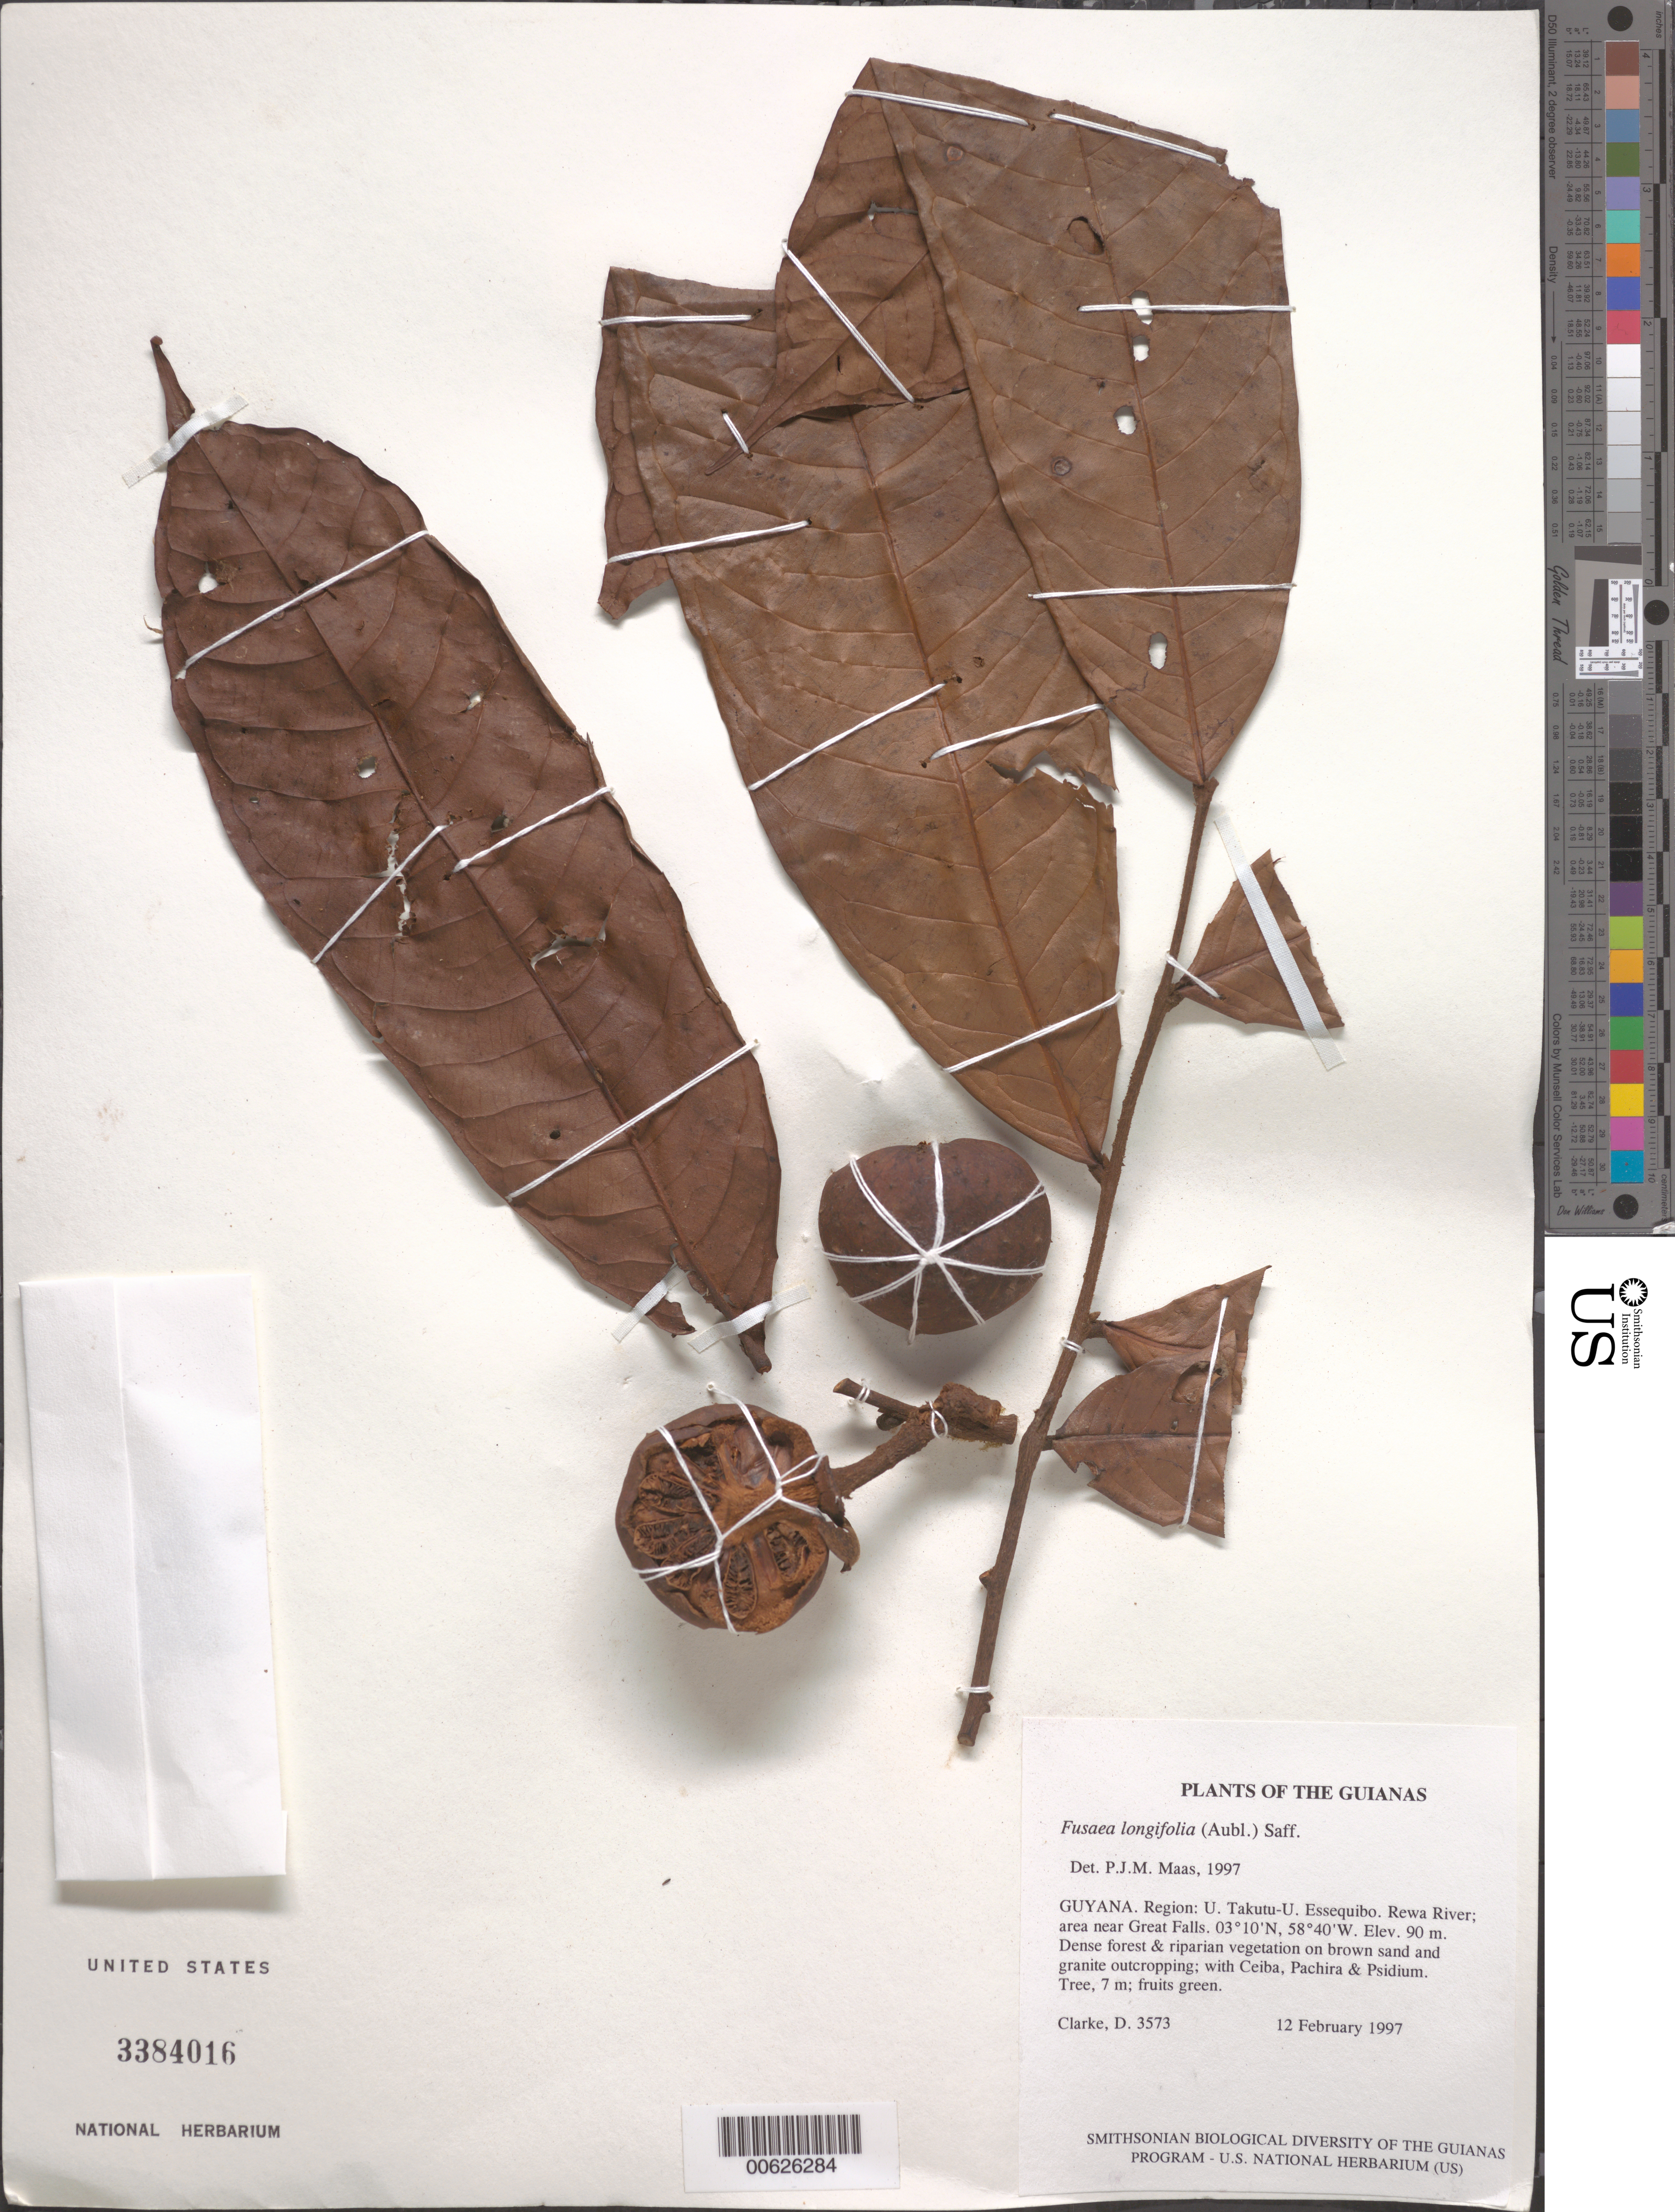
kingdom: Plantae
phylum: Tracheophyta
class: Magnoliopsida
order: Magnoliales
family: Annonaceae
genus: Fusaea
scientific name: Fusaea longifolia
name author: (Aubl.) Saff.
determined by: Maas, Paul J. M.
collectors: H. D. Clarke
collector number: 3573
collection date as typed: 12 February 1997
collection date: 1997-02-12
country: Guyana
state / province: U. Takutu-U. Essequibo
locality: Rewa River; area near Great Falls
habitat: Dense forest & riparian vegetation on brown sand and granite outcropping; with Ceiba, Pachira & Psidium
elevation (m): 90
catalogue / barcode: US 3384016